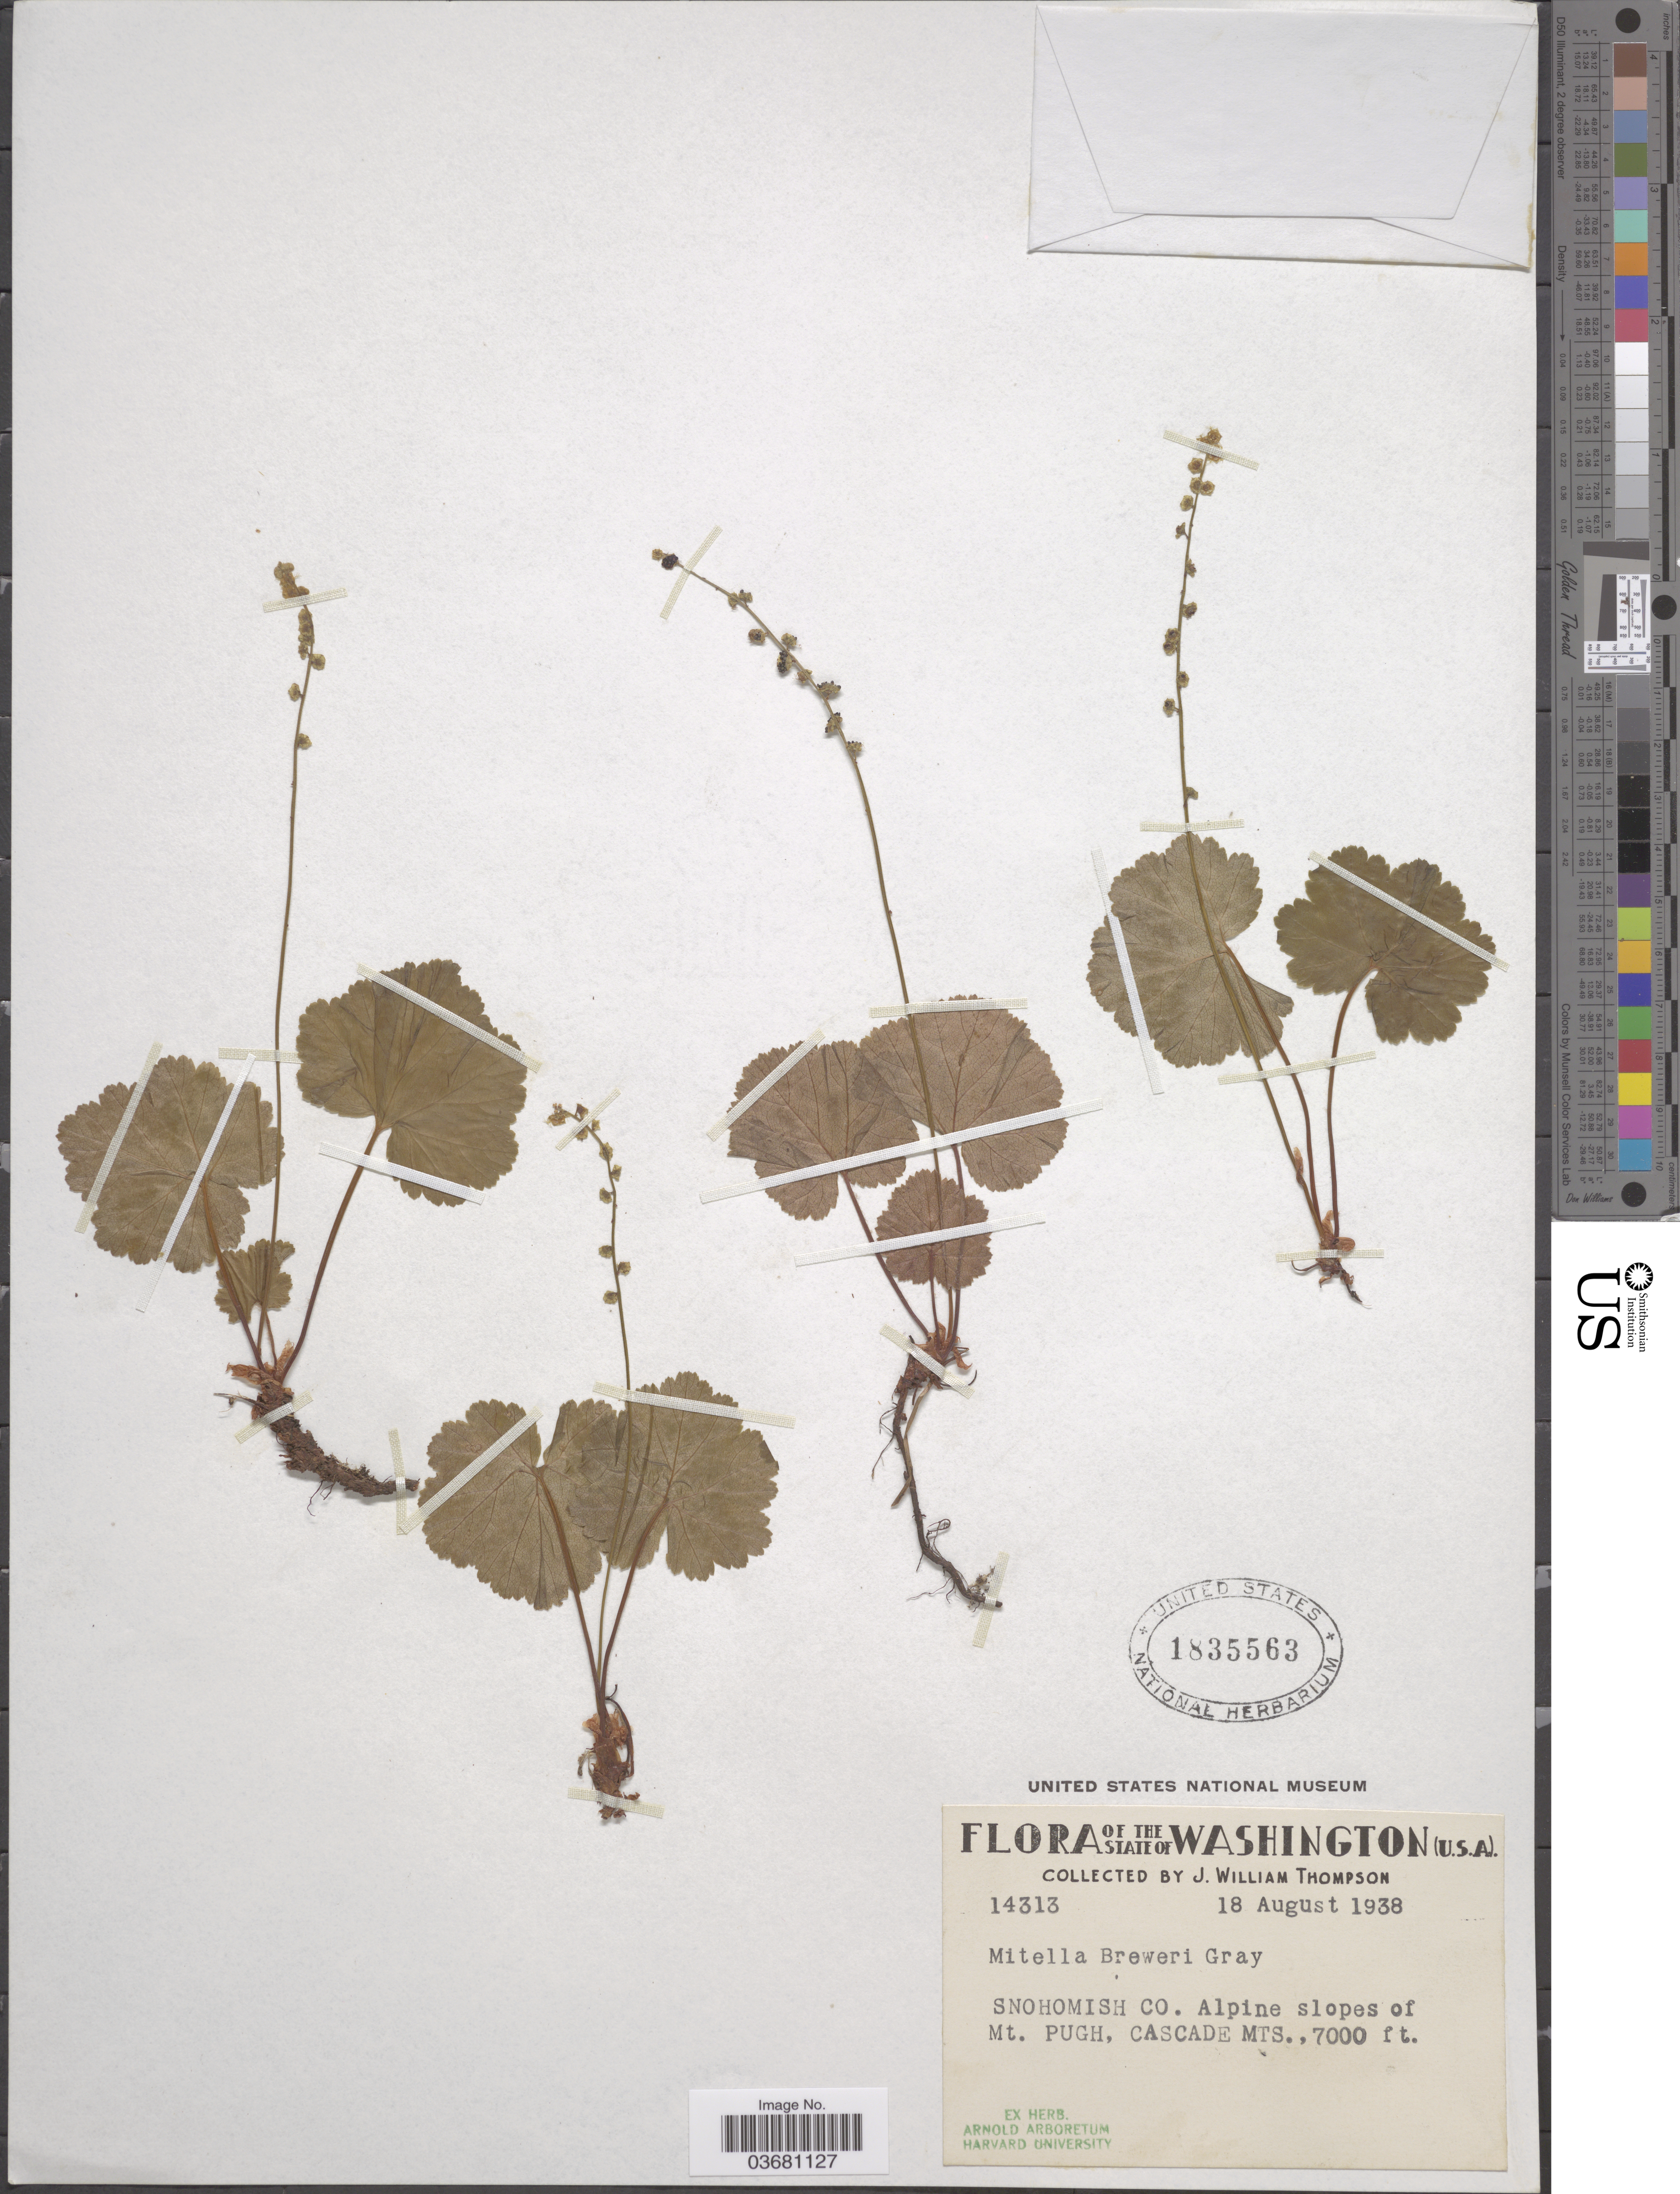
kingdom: Plantae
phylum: Tracheophyta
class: Magnoliopsida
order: Saxifragales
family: Saxifragaceae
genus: Mitella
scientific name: Mitella breweri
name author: A. Gray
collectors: J. W. Thompson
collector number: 14313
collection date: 1938-08-18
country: United States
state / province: Washington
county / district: Snohomish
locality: The State of Washington. Snohomish Co. Alpine slopes of Mt. Pugh, Cascade Mts.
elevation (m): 2134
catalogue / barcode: US 1835563